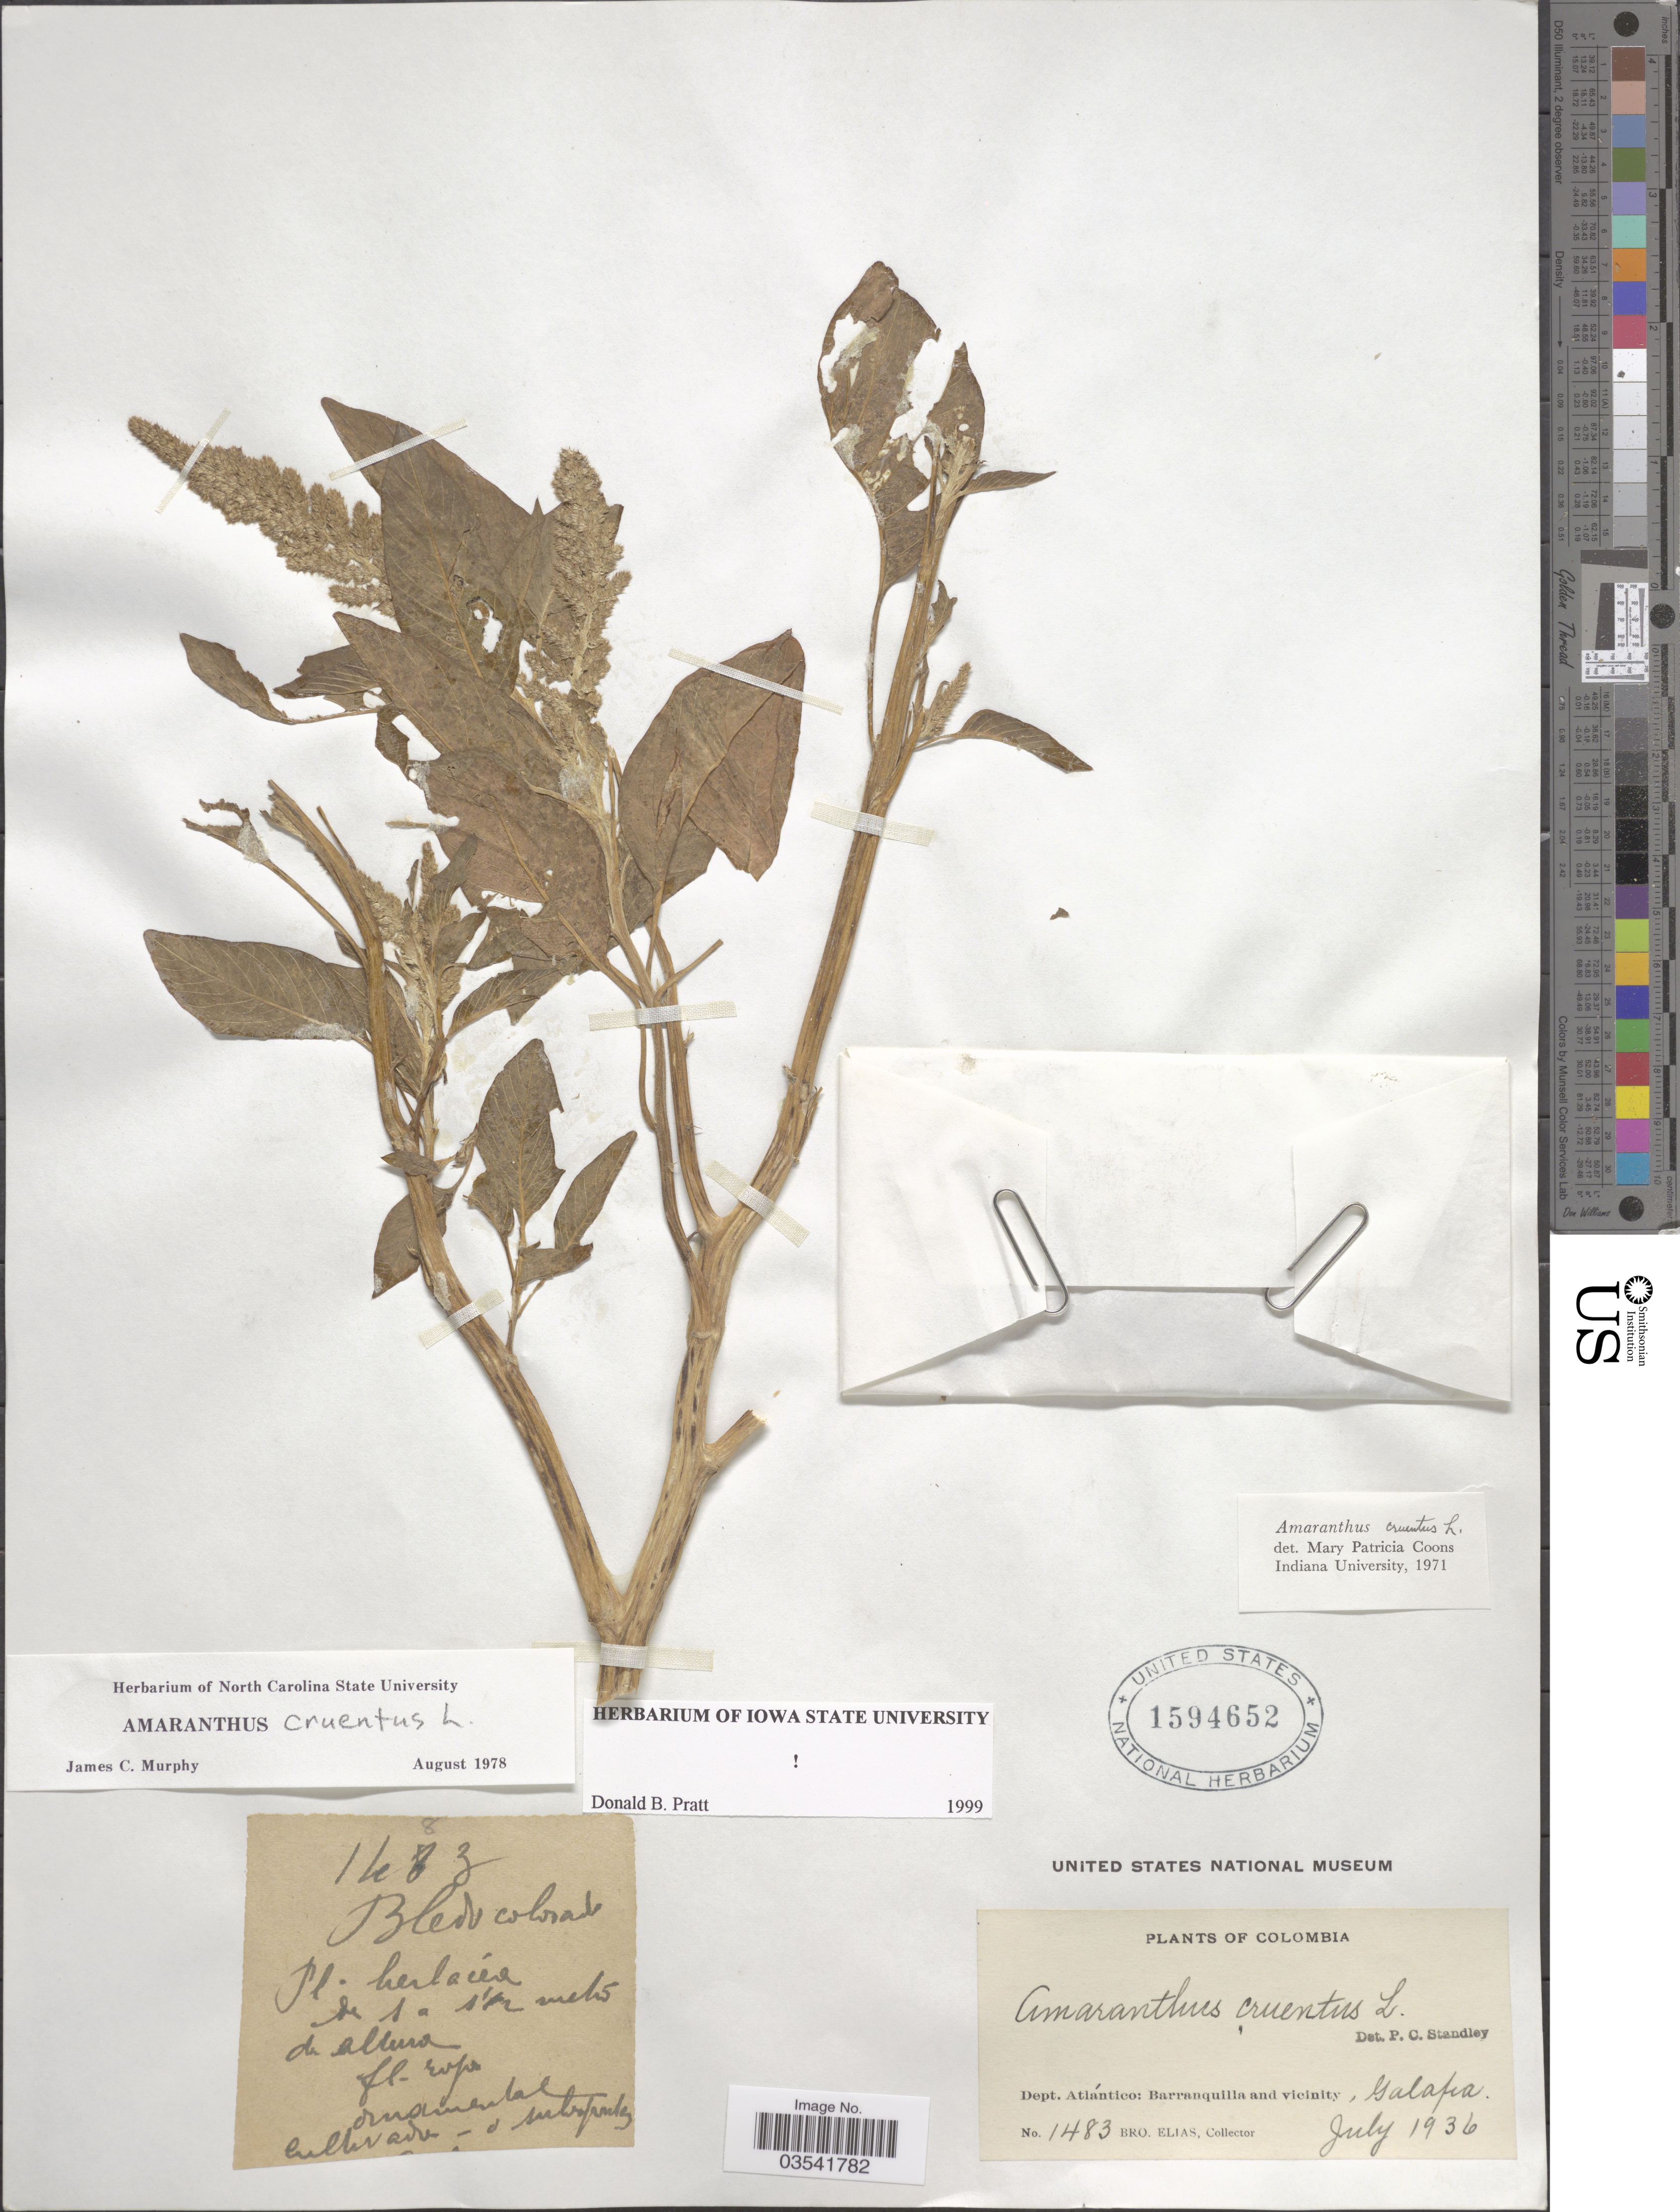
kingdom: Plantae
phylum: Tracheophyta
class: Magnoliopsida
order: Caryophyllales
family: Amaranthaceae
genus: Amaranthus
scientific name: Amaranthus cruentus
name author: L.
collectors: Bro. Elias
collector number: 1483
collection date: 1936-07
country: Colombia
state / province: Atlántico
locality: Dept. Atlántico: Barranquilla and vicinity, Galapa.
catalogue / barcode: US 1594652